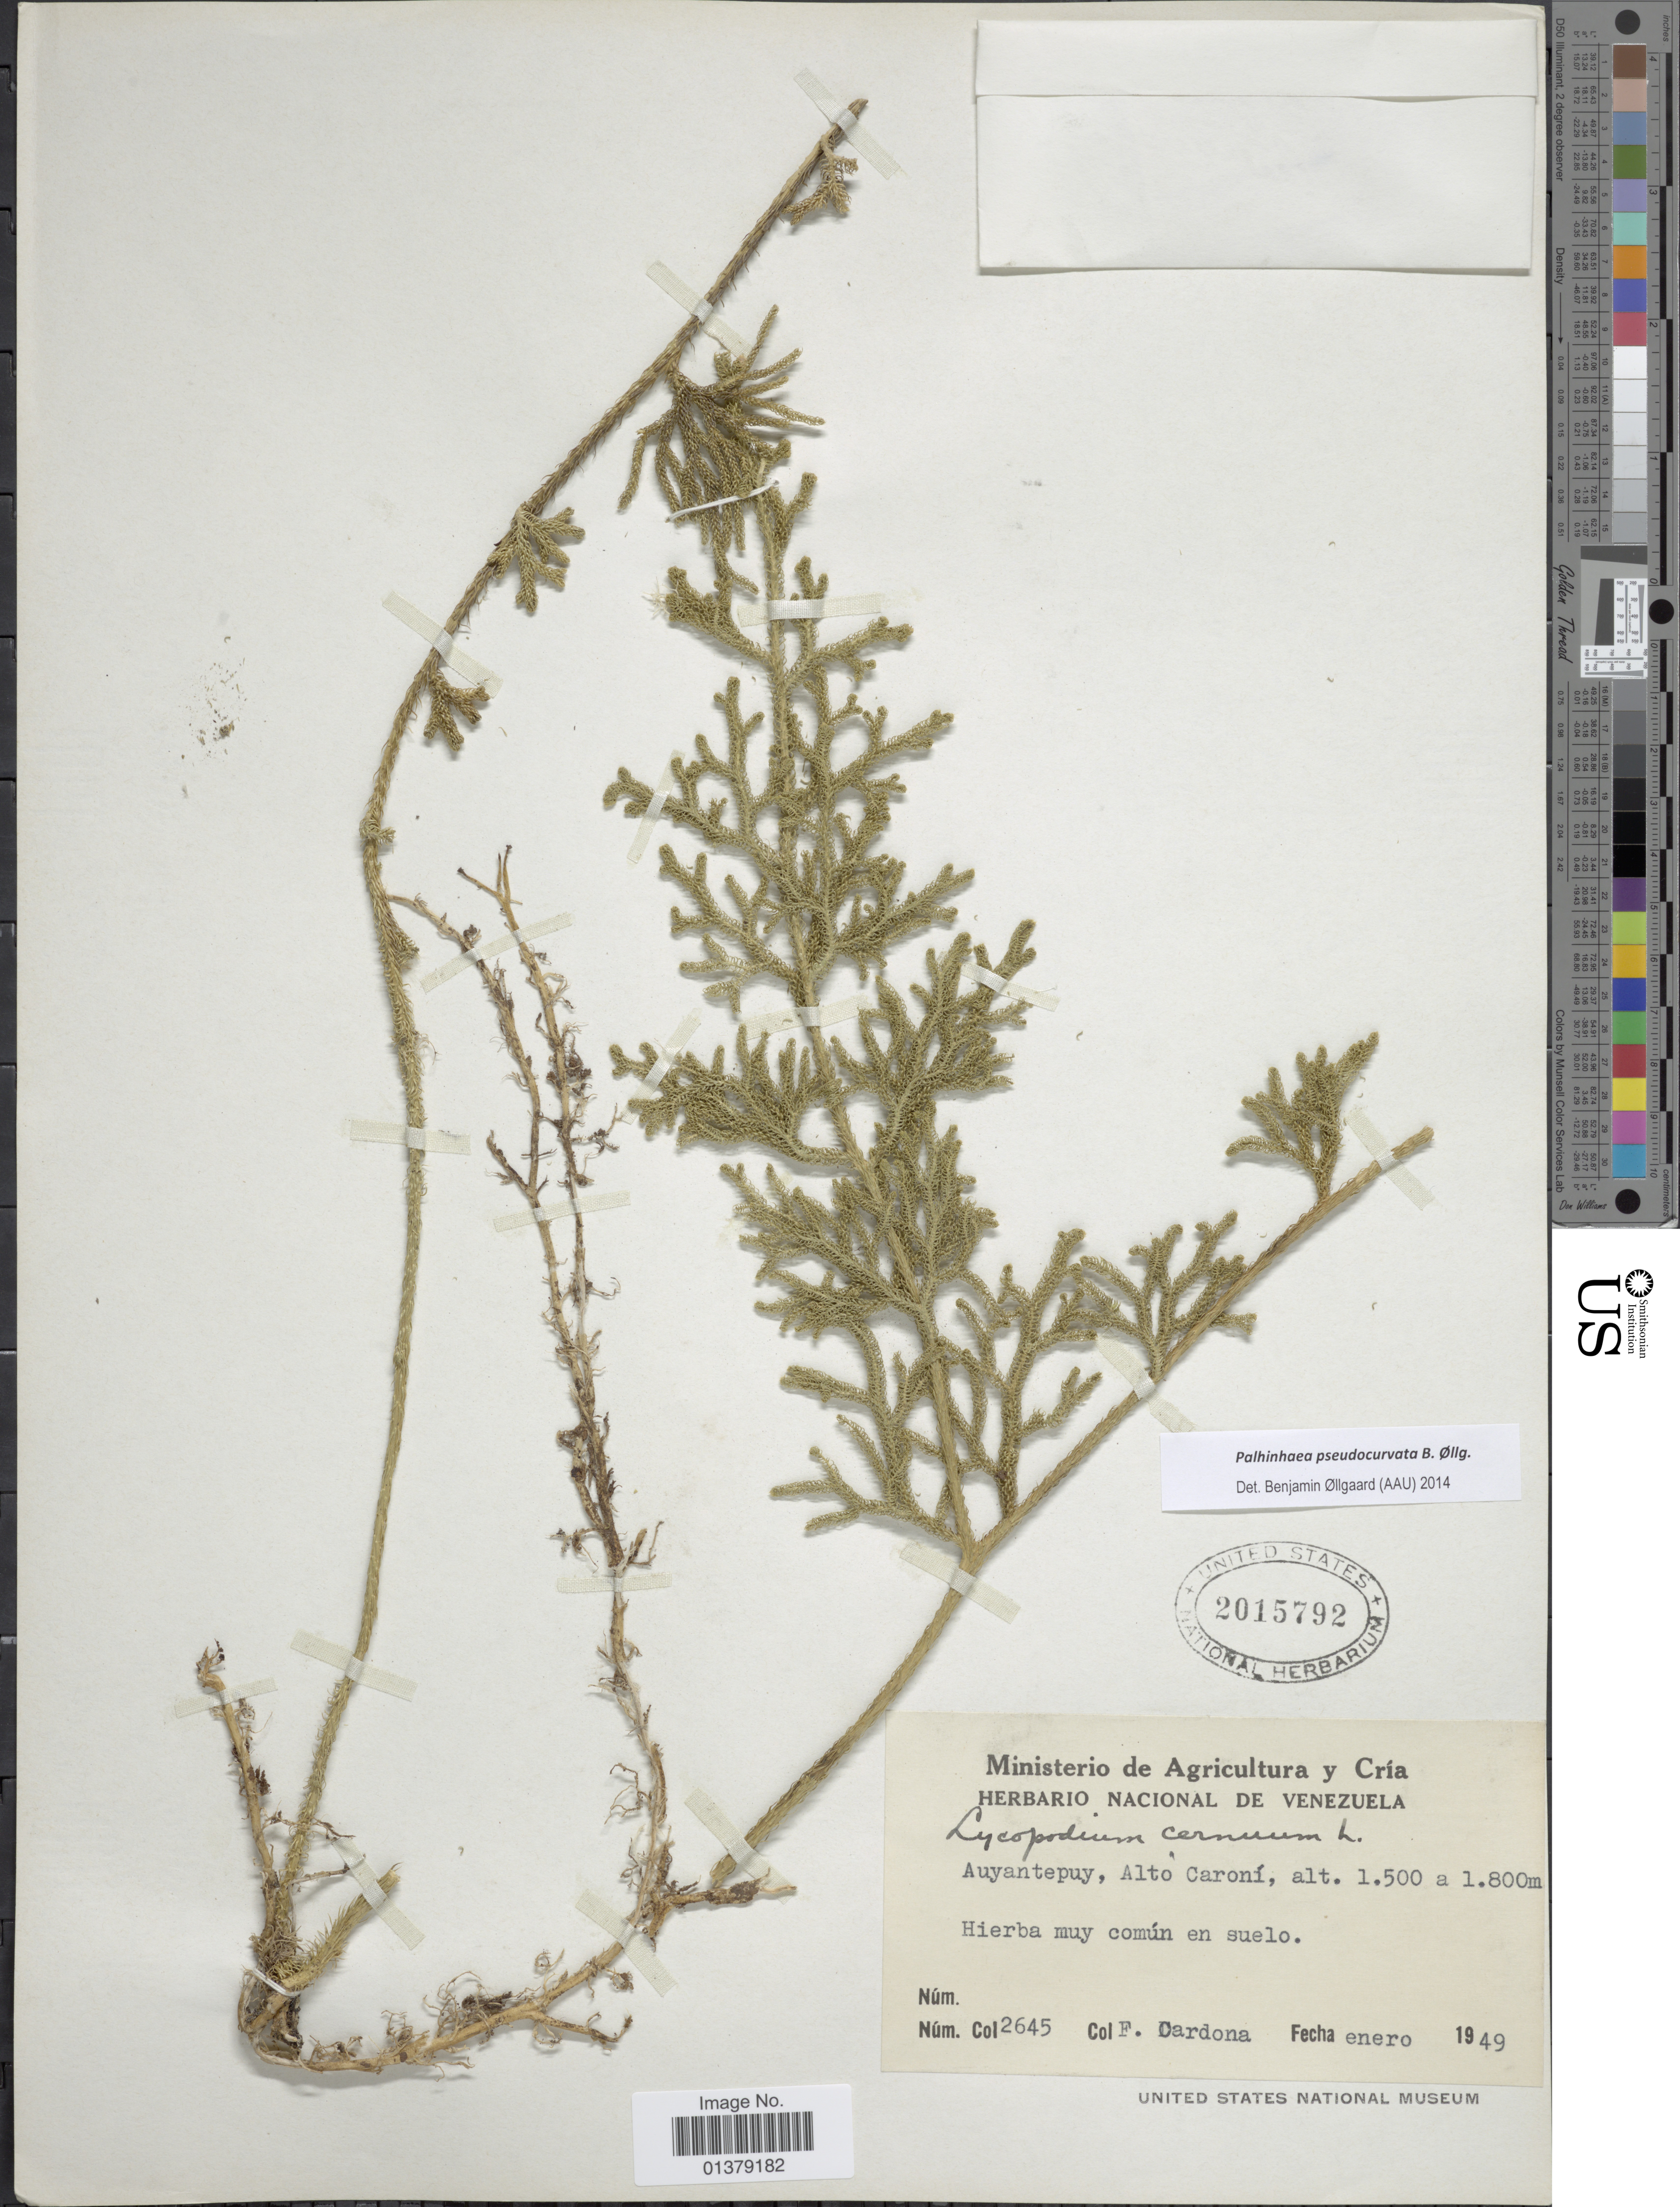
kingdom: Plantae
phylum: Tracheophyta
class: Lycopodiopsida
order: Lycopodiales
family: Lycopodiaceae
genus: Palhinhaea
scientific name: Palhinhaea curvata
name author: (Sw.) Holub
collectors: F. Cardona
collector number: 2645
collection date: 1949-01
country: Venezuela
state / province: Bolívar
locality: Auyantepuy, Alto Caroní, Hierba muy común en suelo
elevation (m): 1500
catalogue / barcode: US 2015792